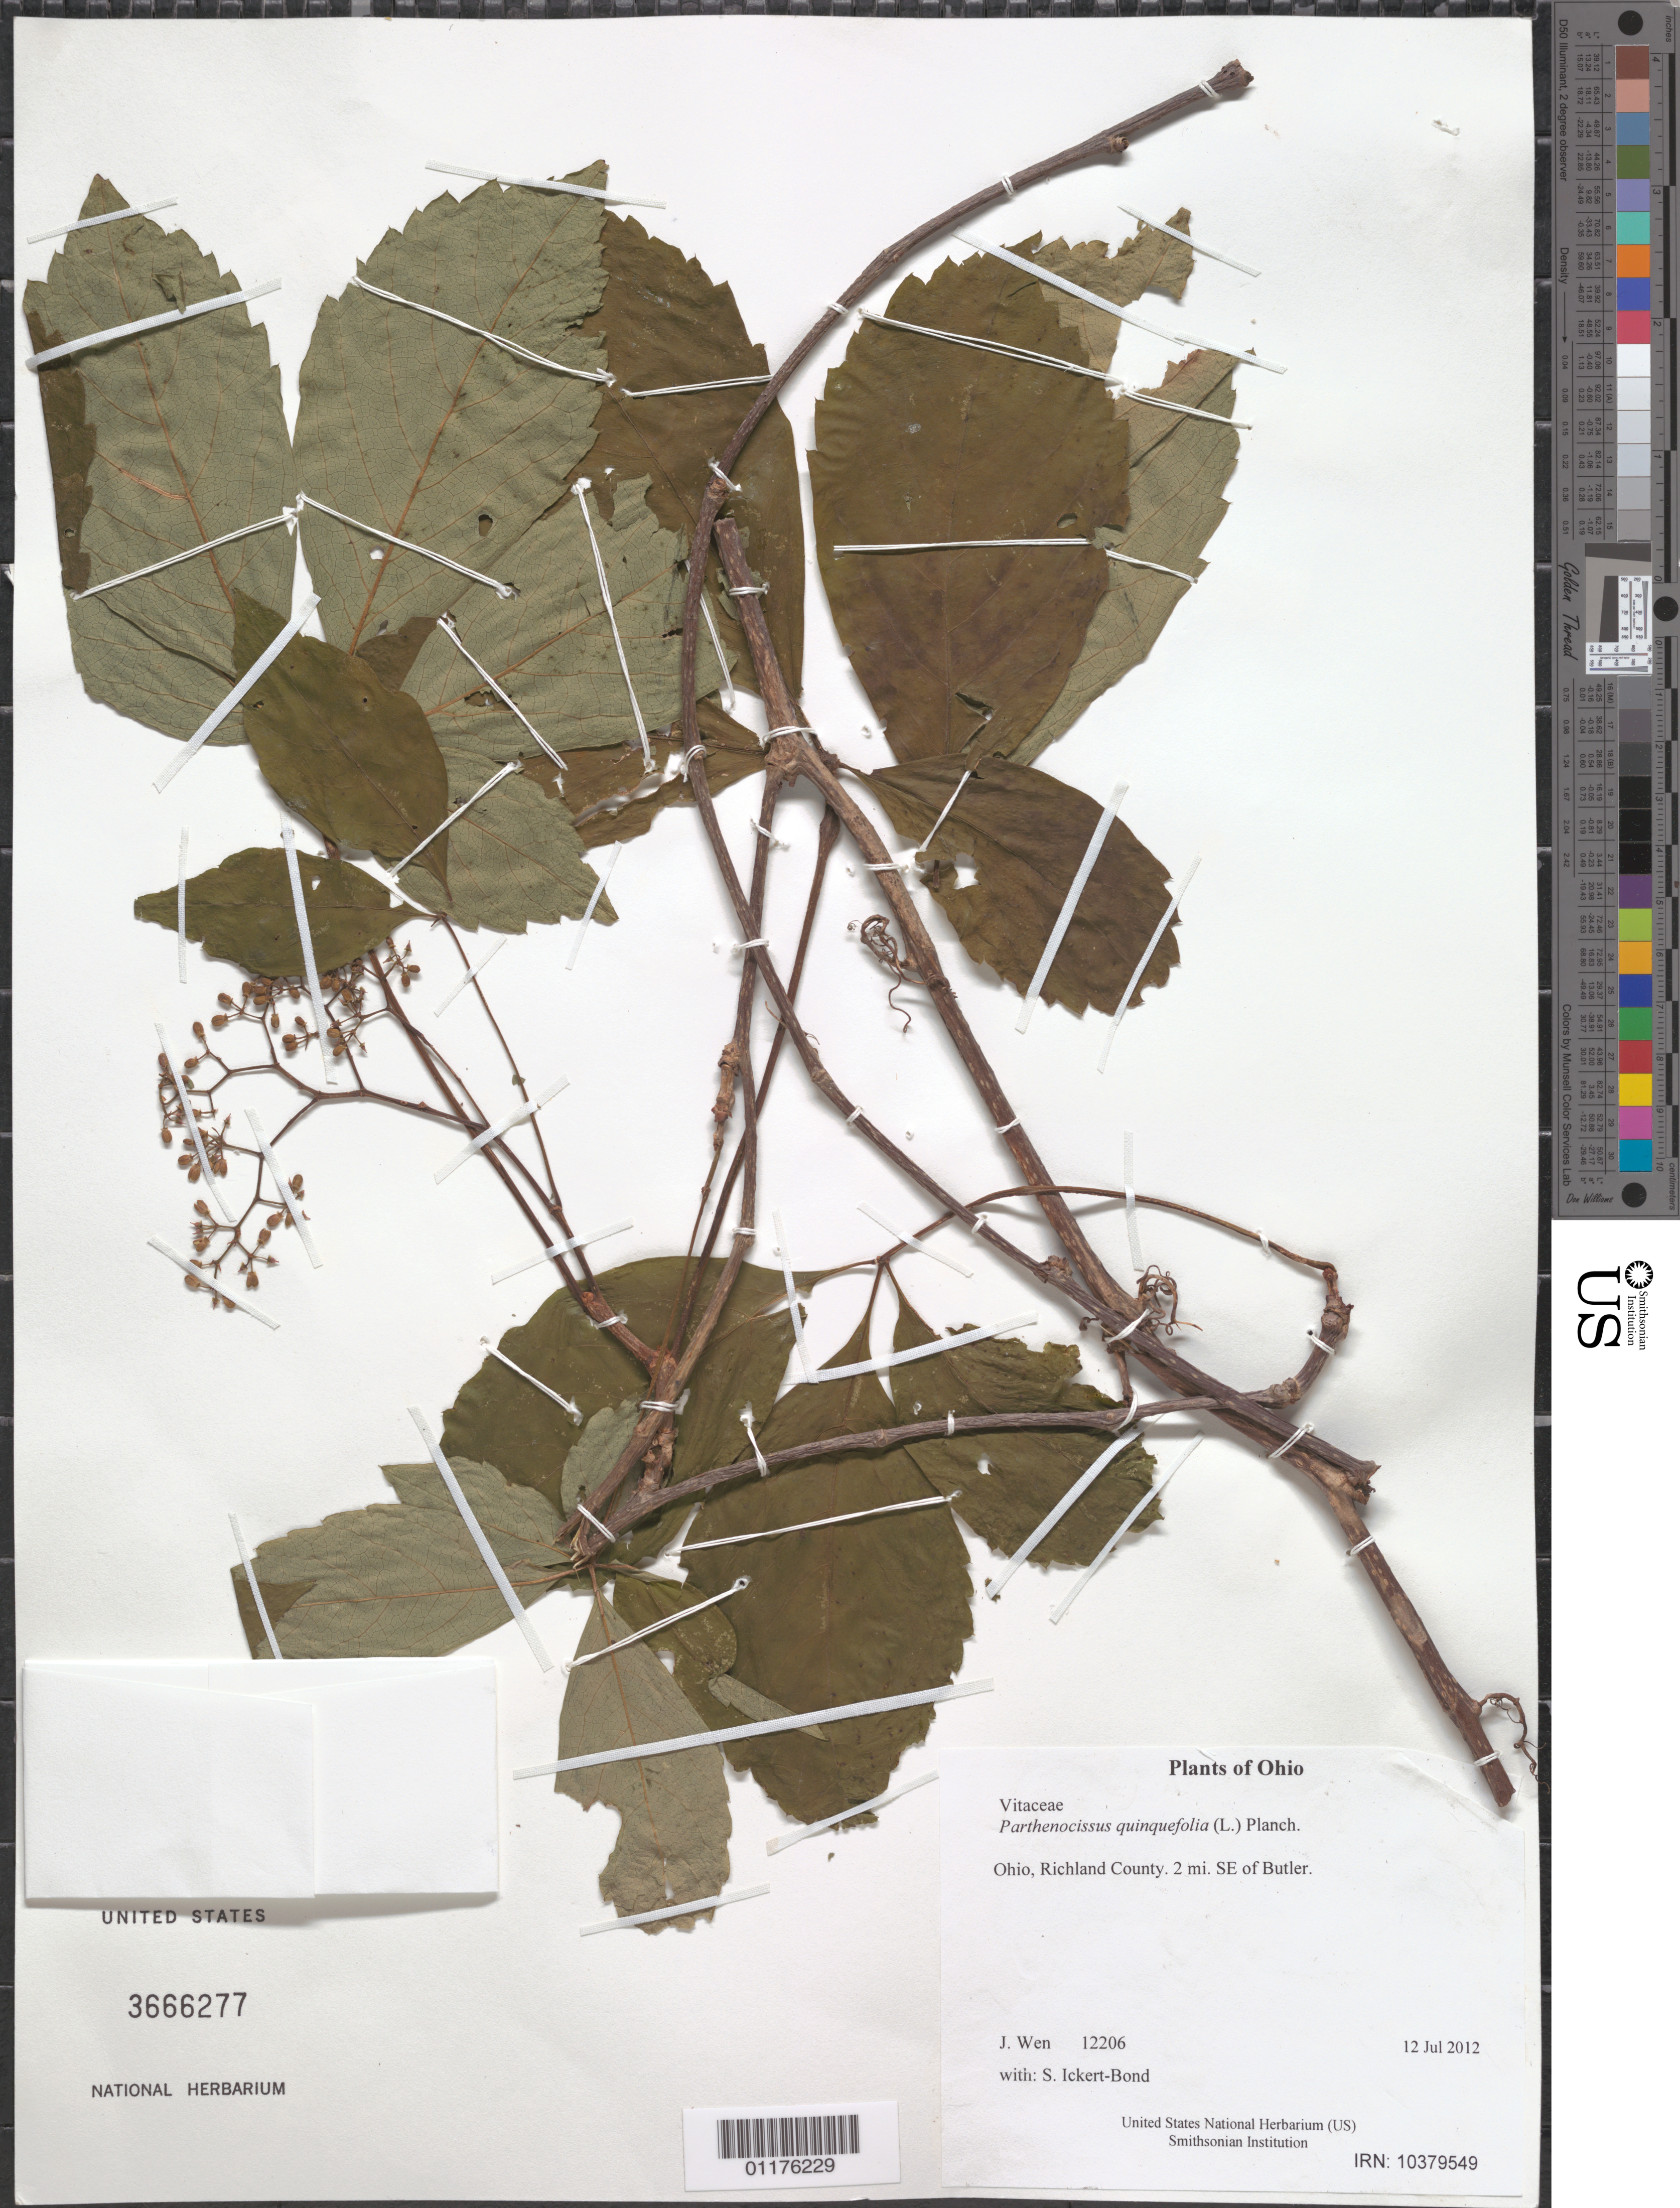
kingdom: Plantae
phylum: Tracheophyta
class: Magnoliopsida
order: Vitales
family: Vitaceae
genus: Parthenocissus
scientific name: Parthenocissus quinquefolia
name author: (L.) Planch.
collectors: J. Wen & S. Ickert-Bond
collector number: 12206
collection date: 2012-07-12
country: United States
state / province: Ohio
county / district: Richland County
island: Luzon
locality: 2 mi. SE of Butler.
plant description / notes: DNA voucher (population), flowers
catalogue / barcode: US 3666277